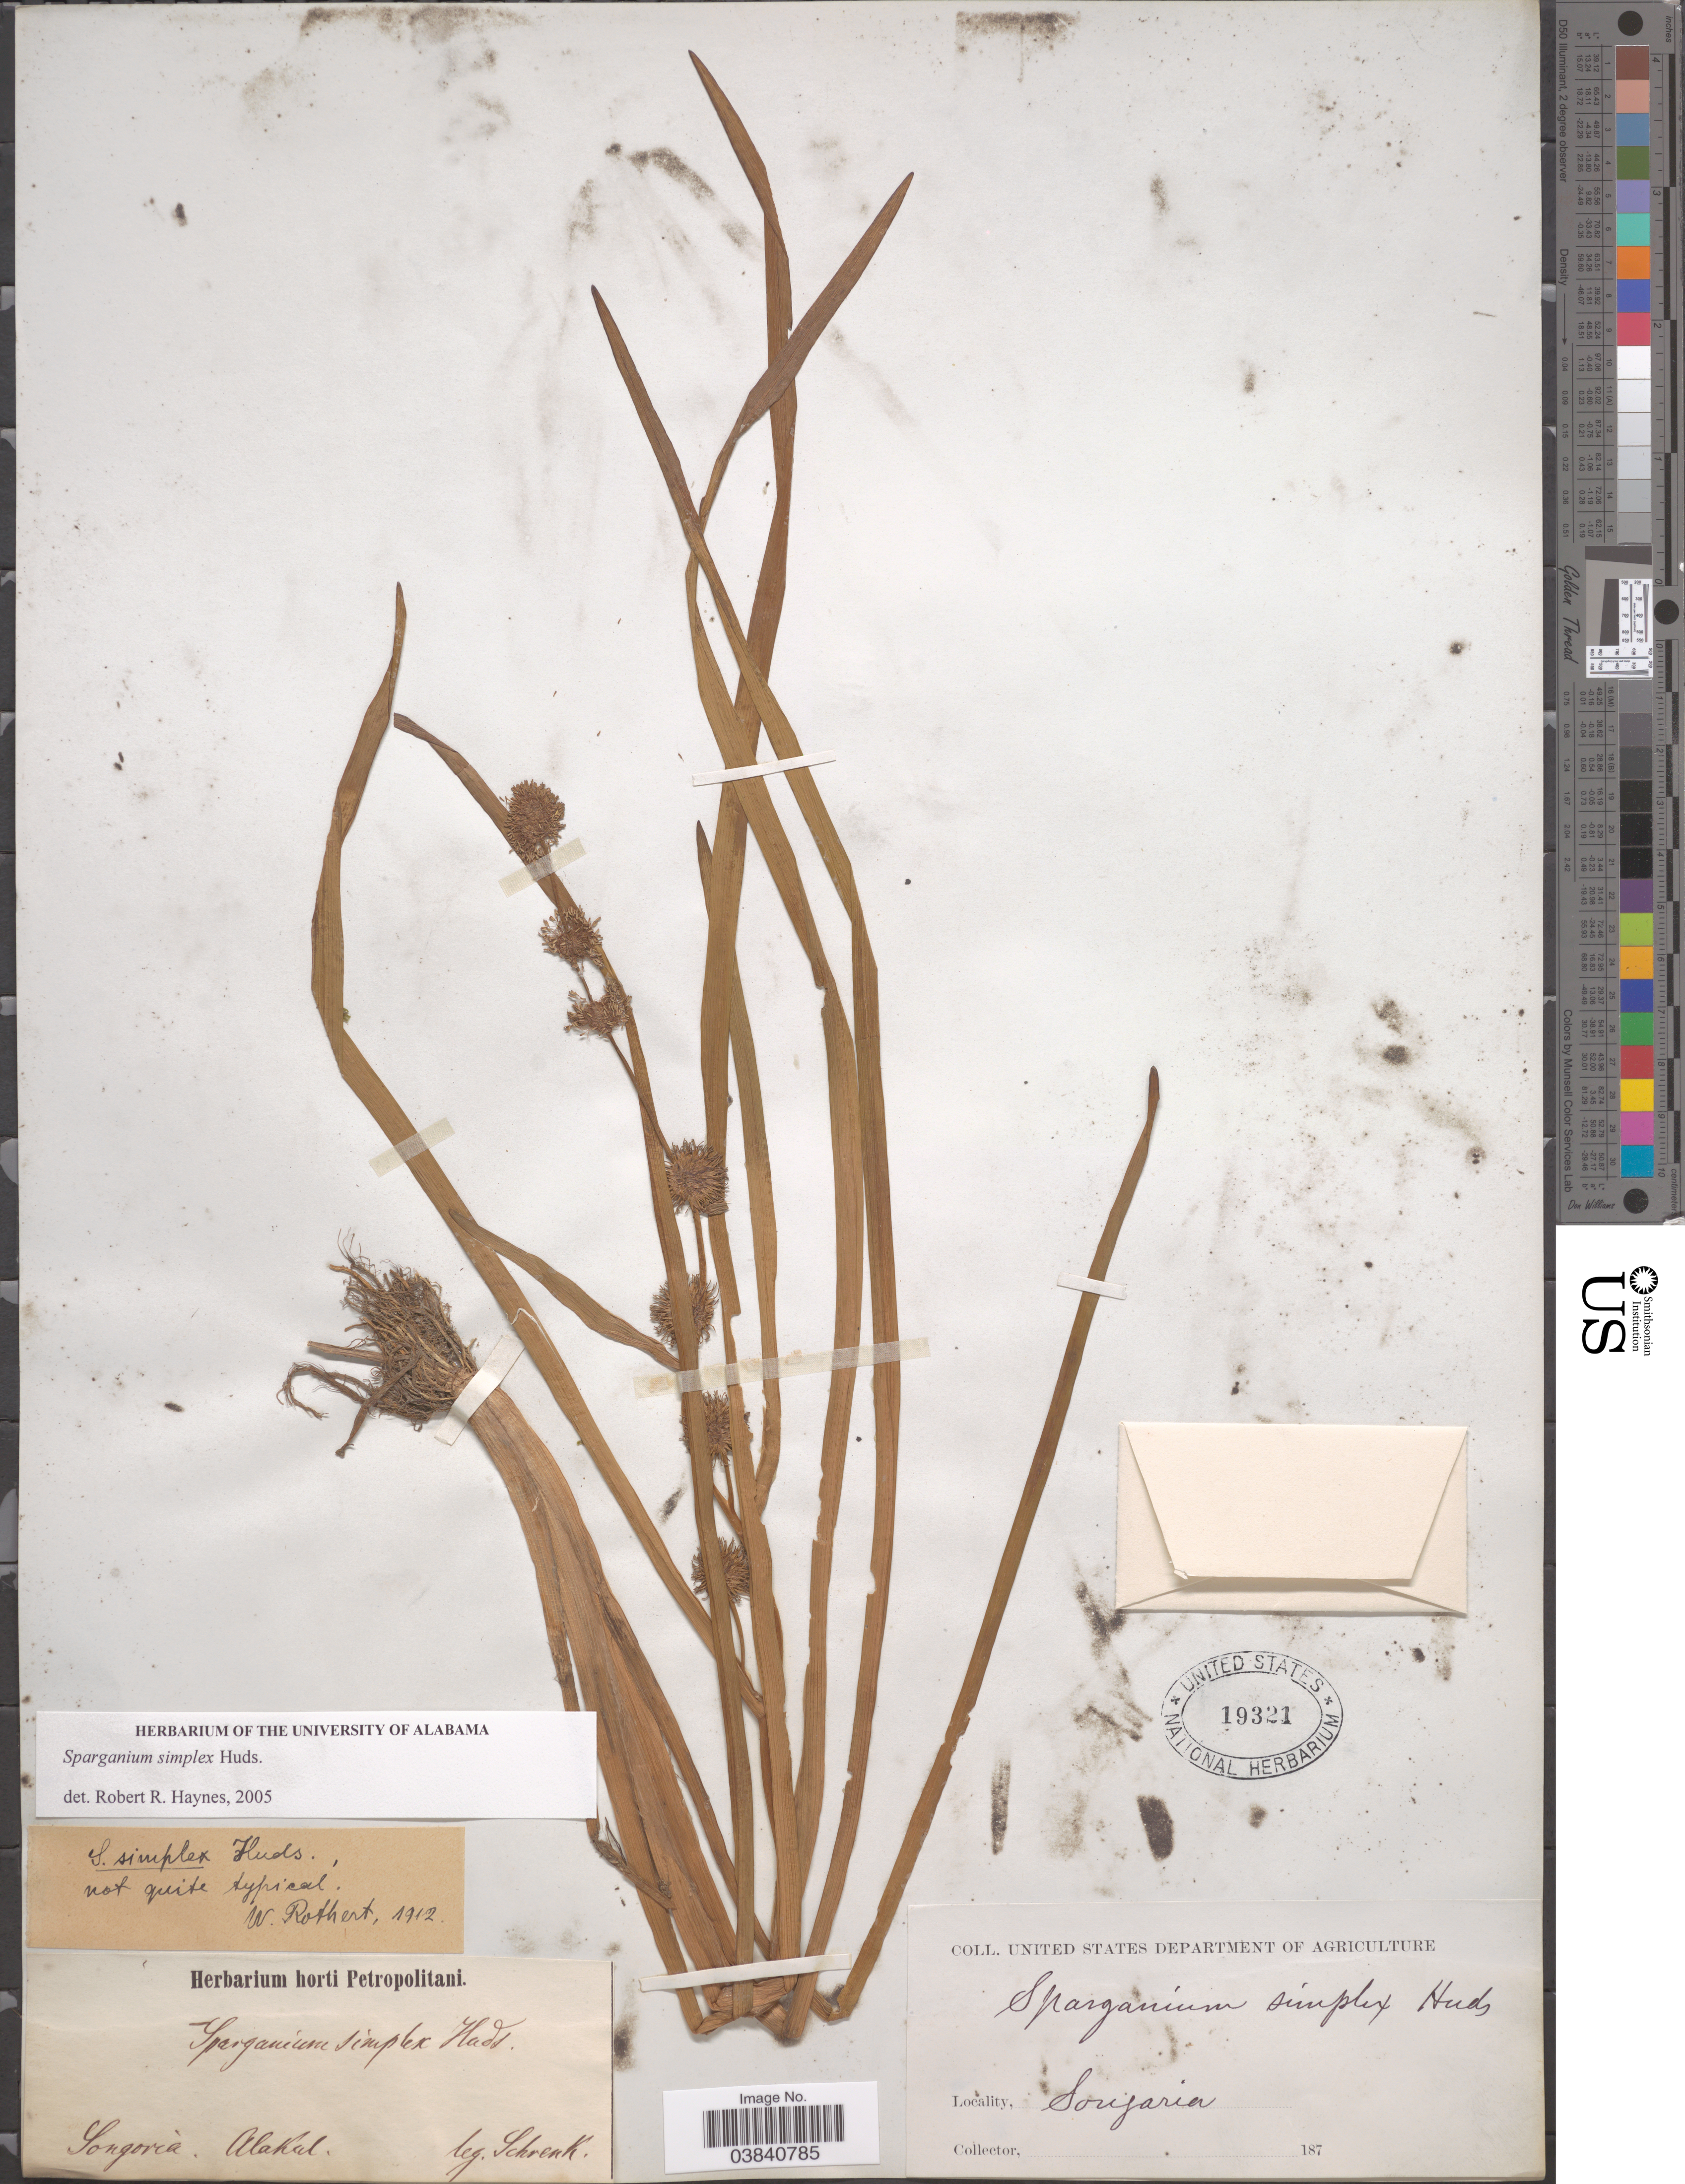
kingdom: Plantae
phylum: Tracheophyta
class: Liliopsida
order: Poales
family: Typhaceae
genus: Sparganium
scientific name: Sparganium simplex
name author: Huds.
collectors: A.G. Schrenk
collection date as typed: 187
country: Kyrgyzstan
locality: Songoria. Alakul.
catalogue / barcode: US 19321